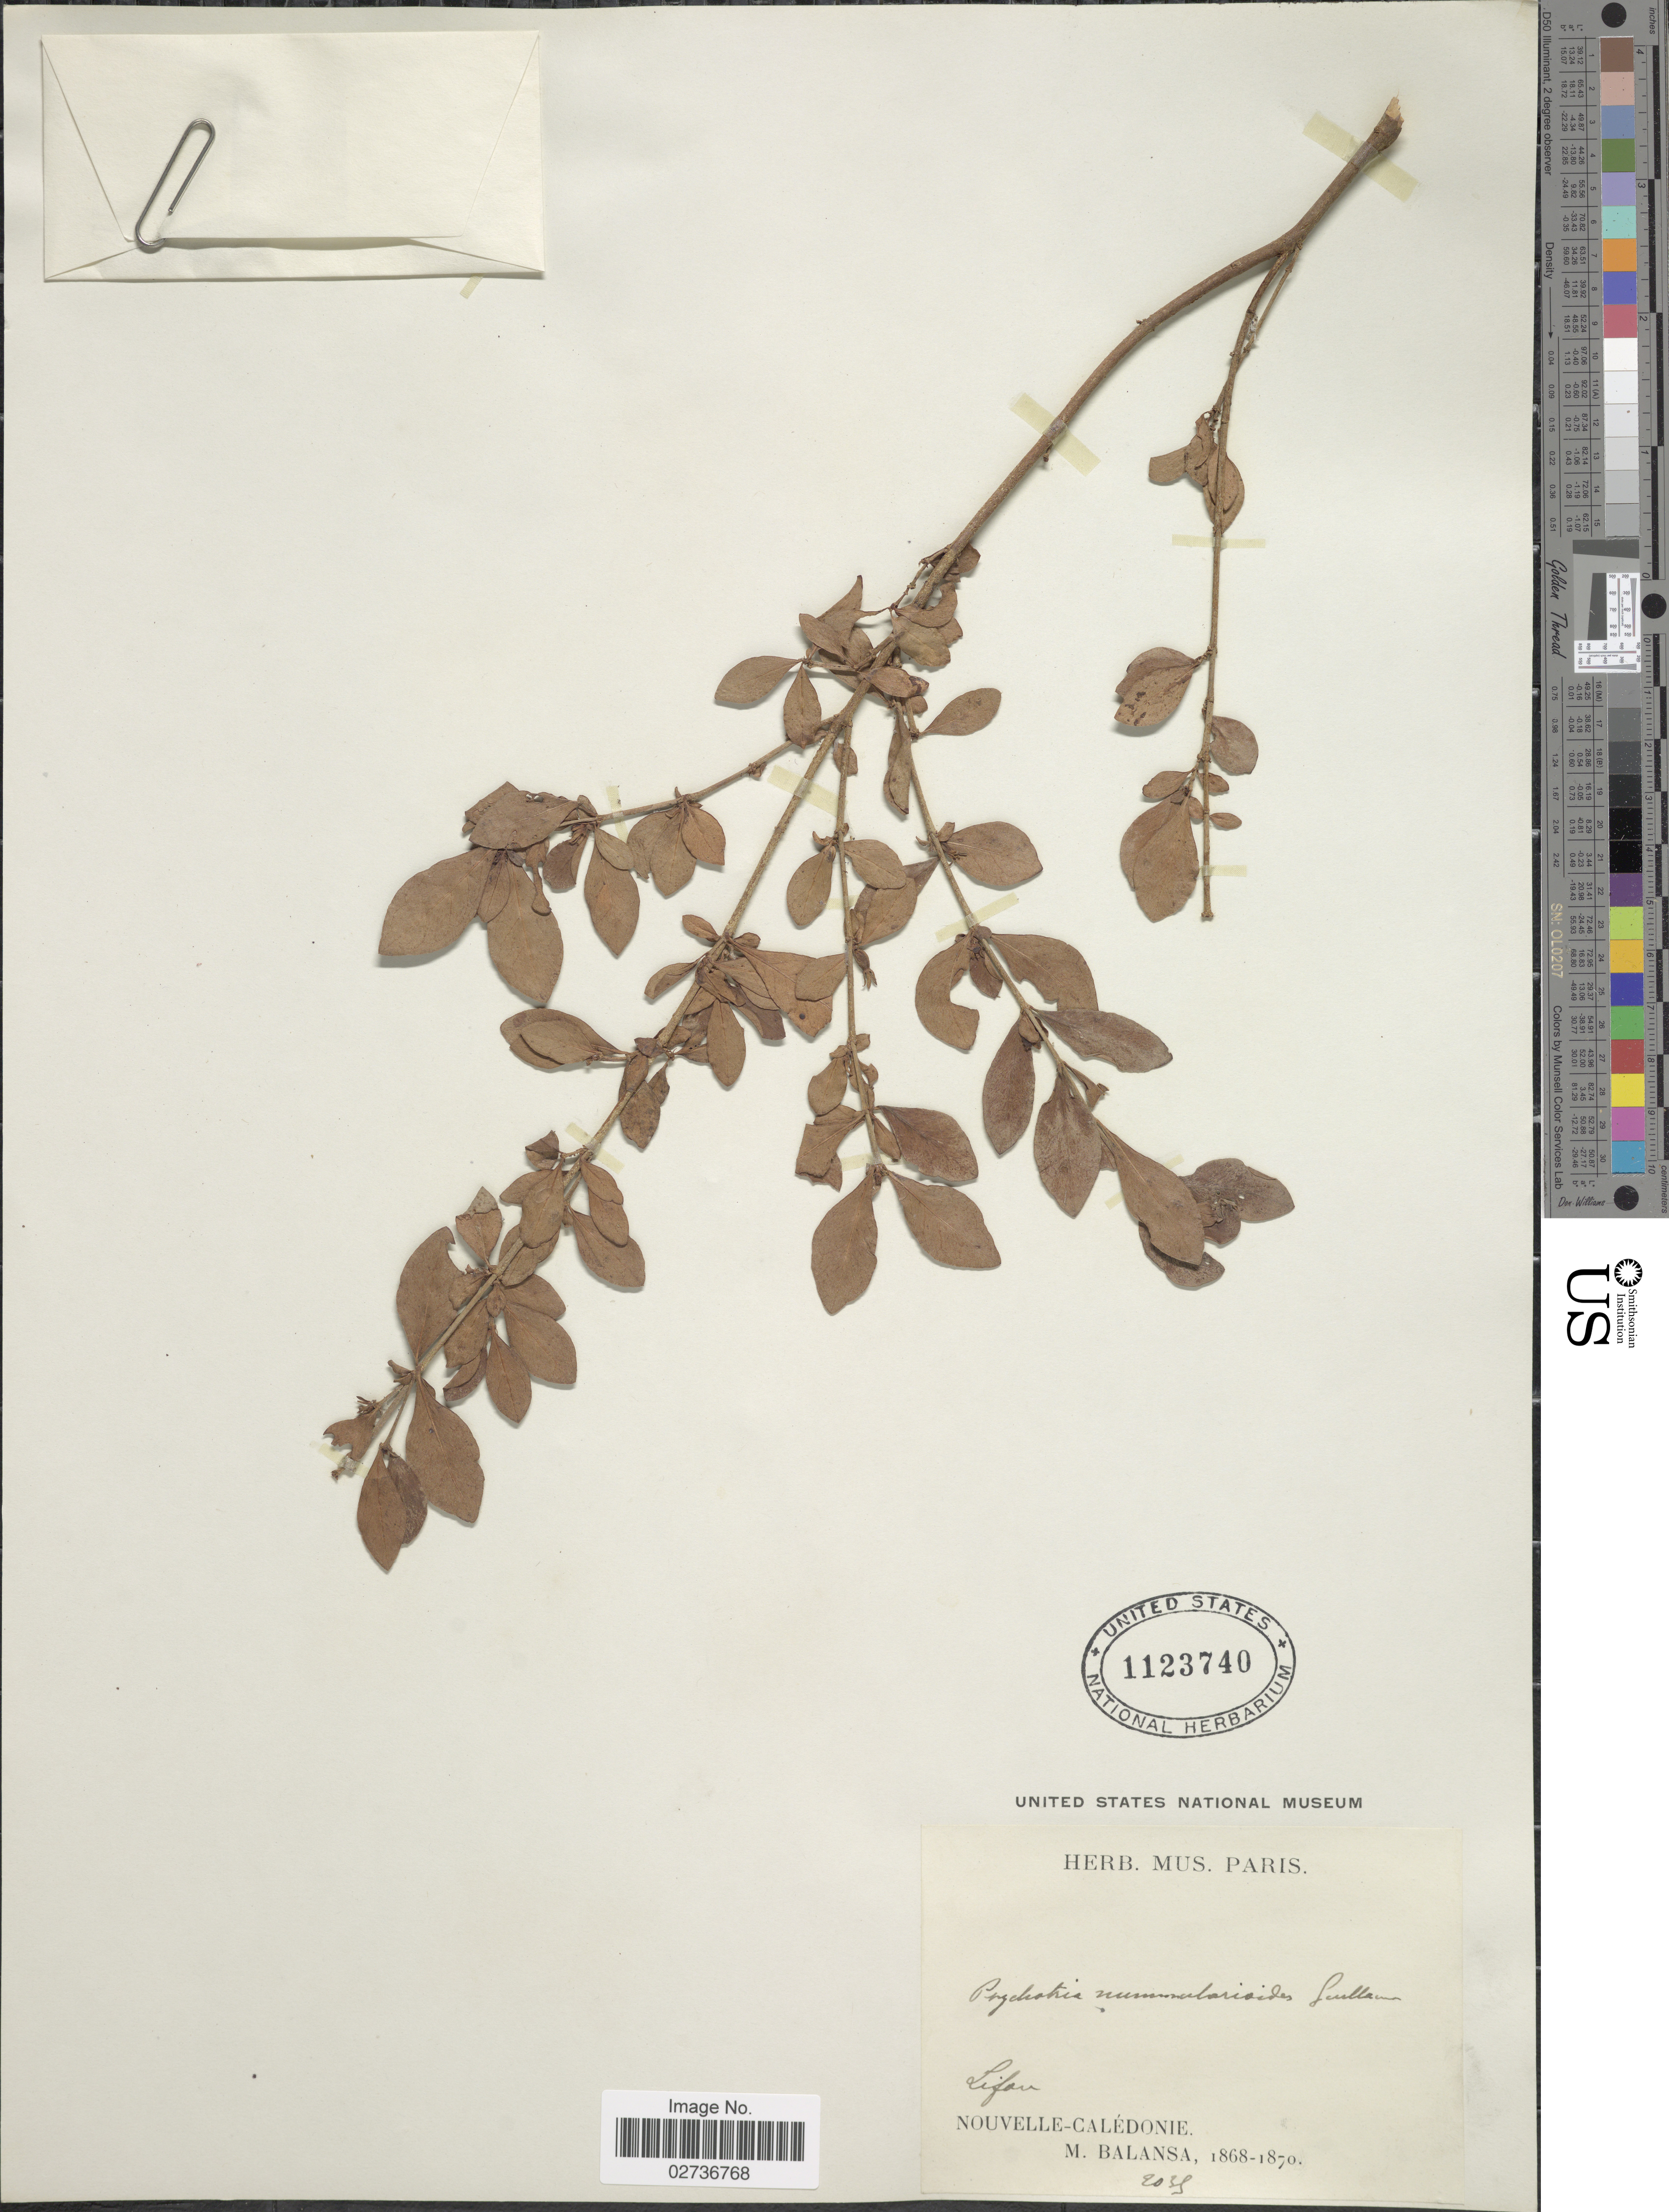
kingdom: Plantae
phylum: Tracheophyta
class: Magnoliopsida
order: Gentianales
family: Rubiaceae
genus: Psychotria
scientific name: Psychotria nummularioides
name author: Guillaumin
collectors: B. Balansa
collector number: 2039*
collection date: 1868/1870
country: New Caledonia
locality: Lifau, Nouvelle-Caledonie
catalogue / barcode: US 1123740